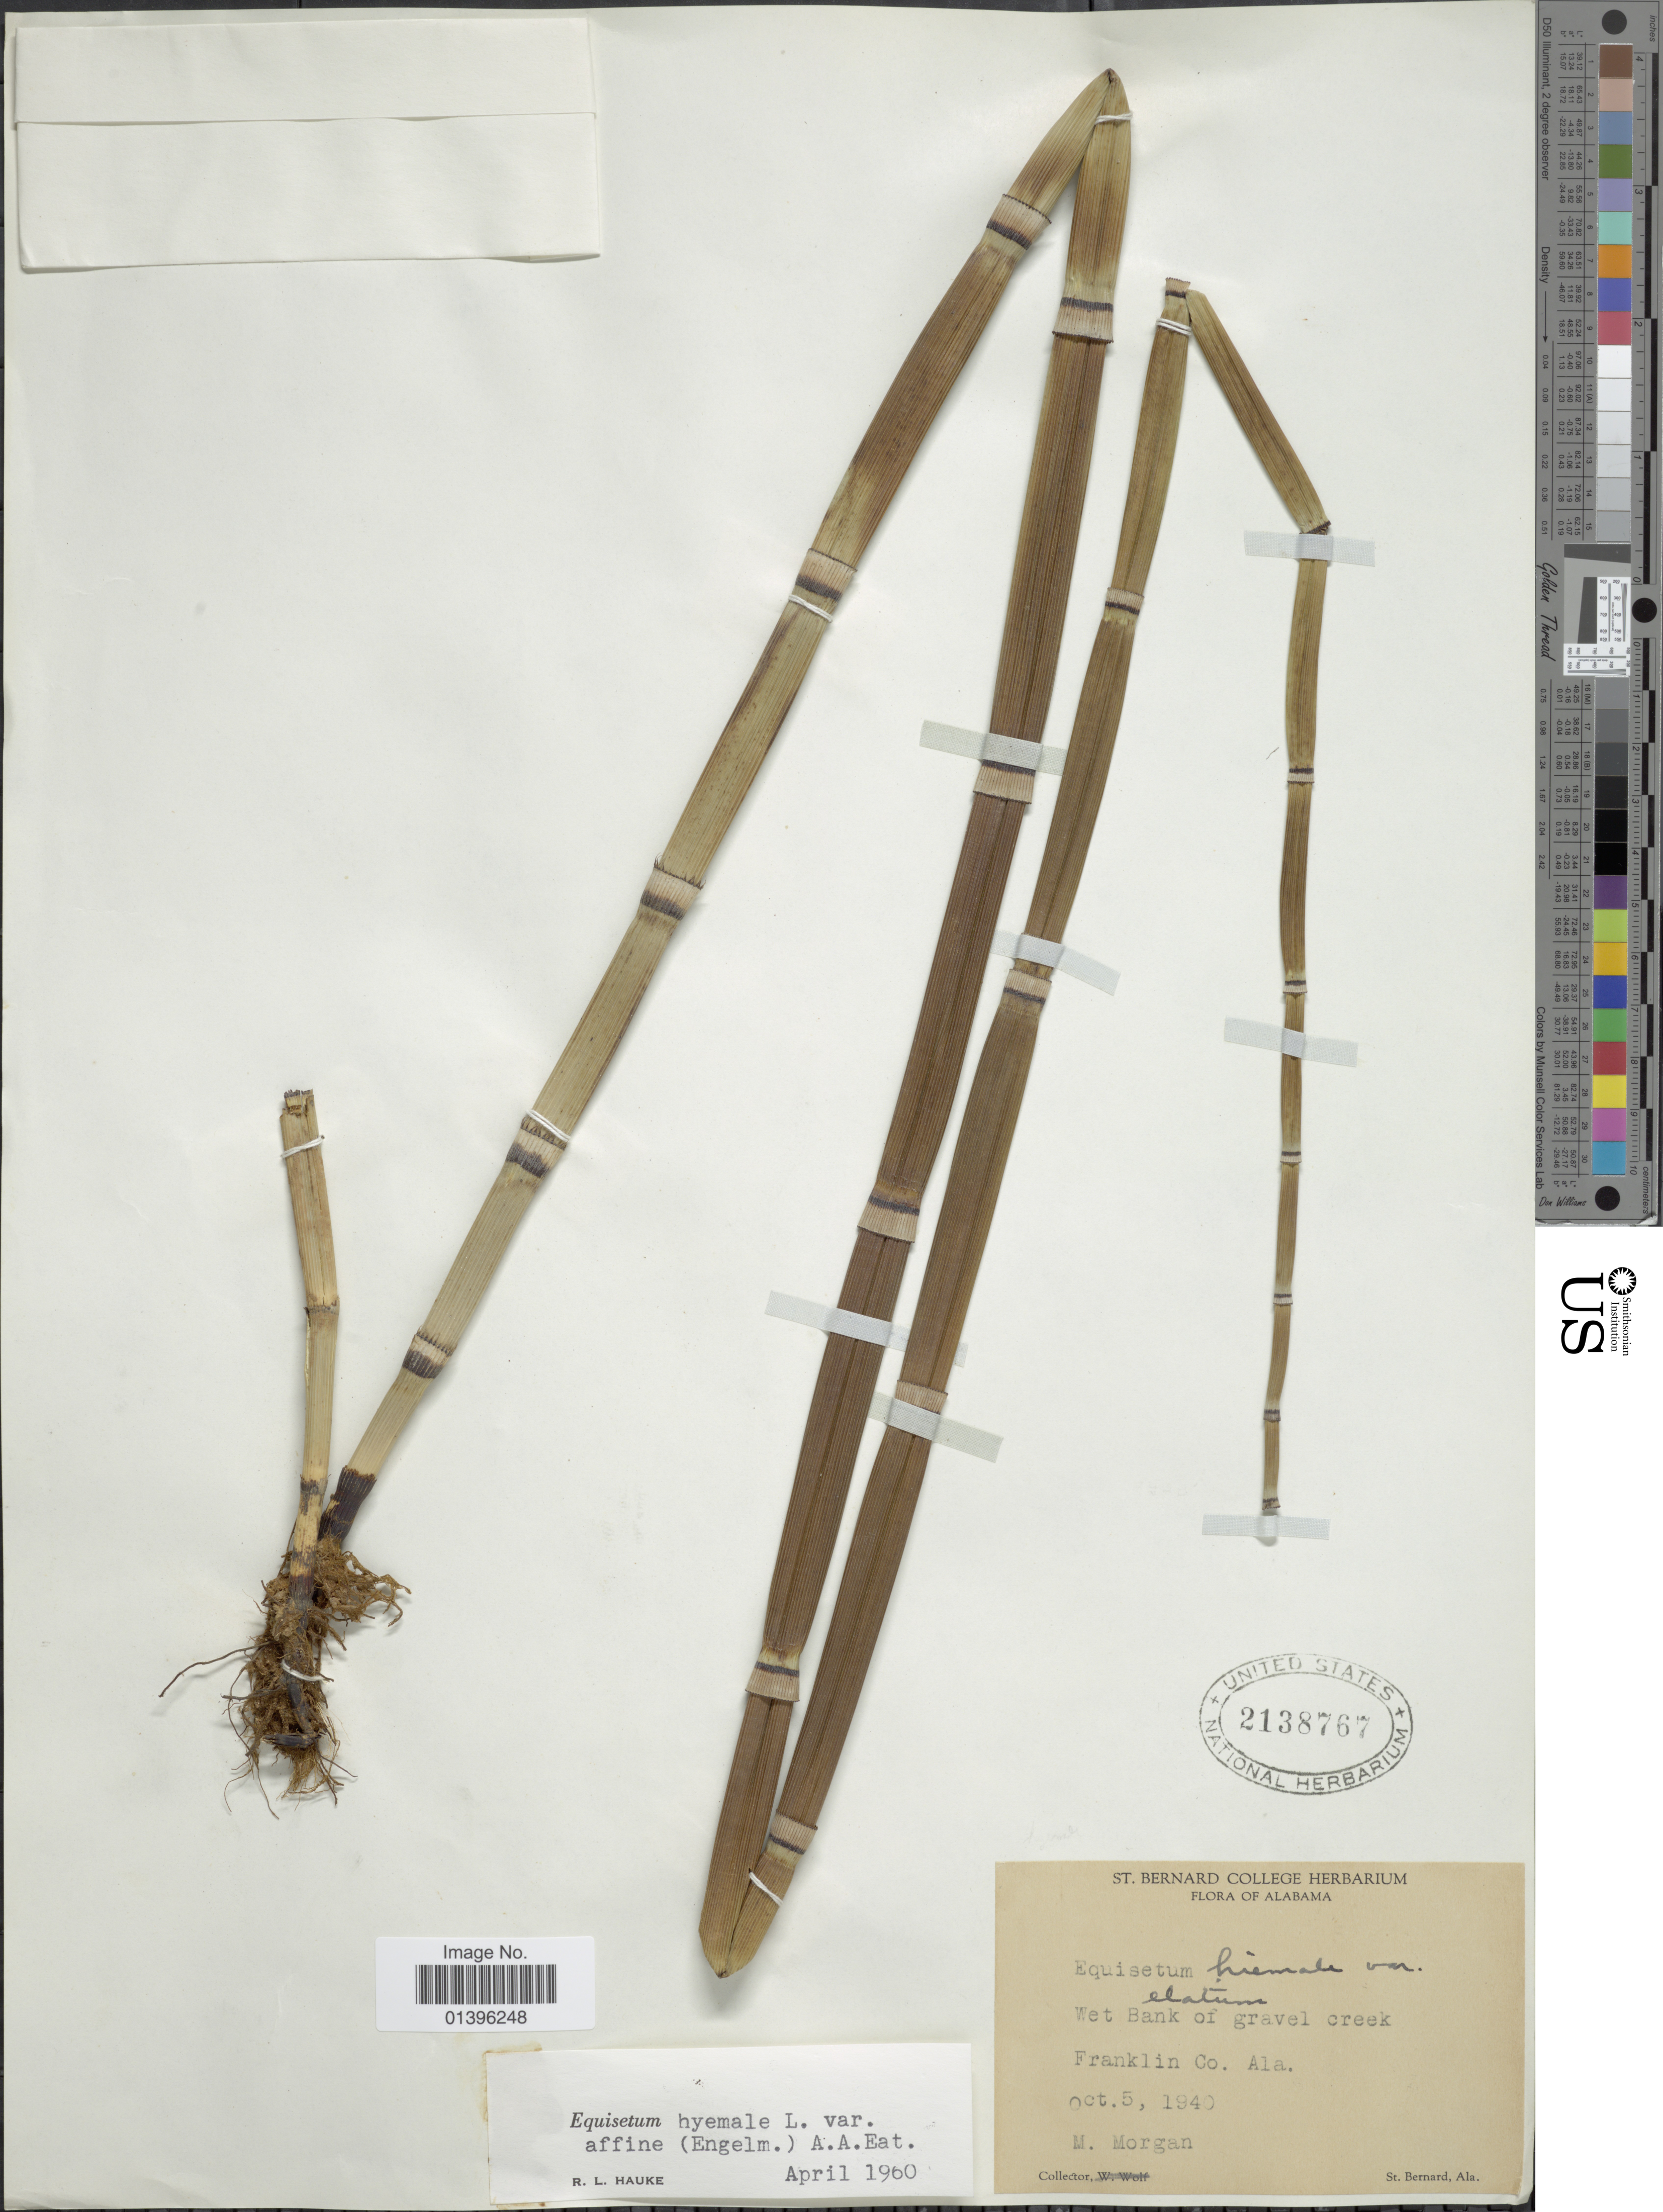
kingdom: Plantae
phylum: Tracheophyta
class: Polypodiopsida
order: Equisetales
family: Equisetaceae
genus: Equisetum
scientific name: Equisetum hyemale var. affine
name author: (Engelm.) A.A. Eaton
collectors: M. Morgan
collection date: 1940-10-05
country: United States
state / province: Alabama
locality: Wet Bank of gravel creek Franklin Co. Ala. St. Bernard.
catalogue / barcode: US 2138767